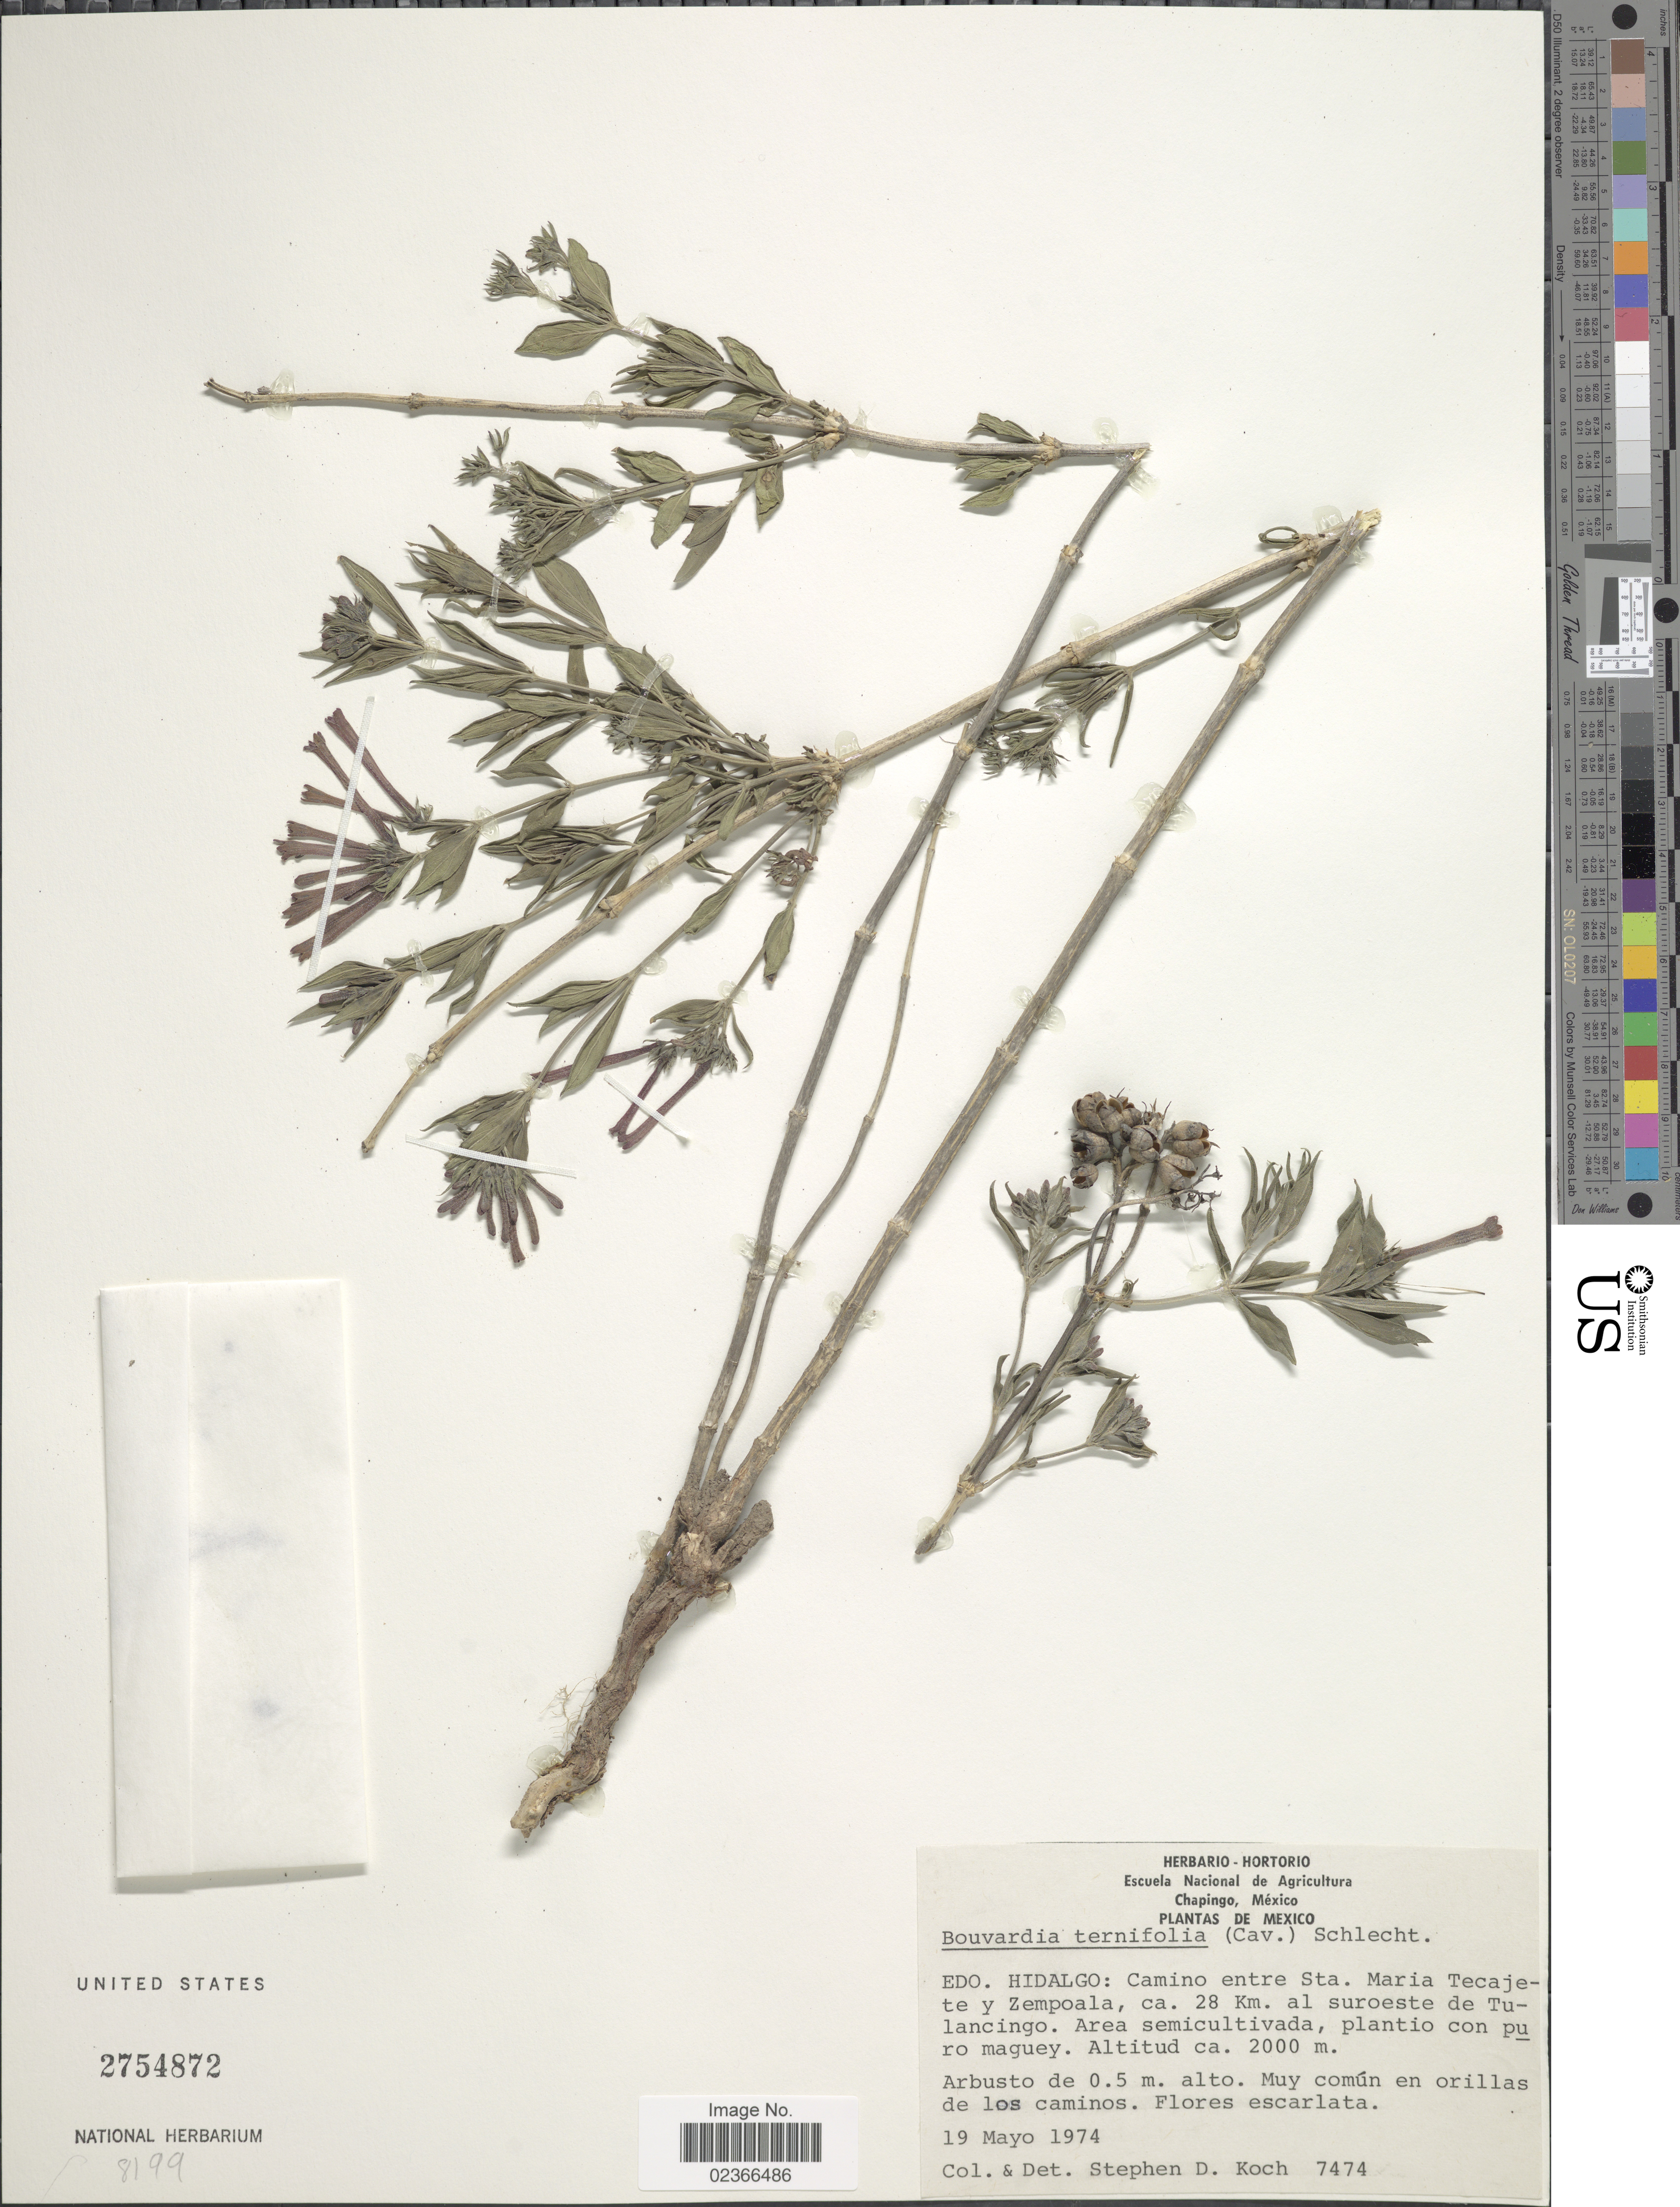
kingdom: Plantae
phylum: Tracheophyta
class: Magnoliopsida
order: Gentianales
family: Rubiaceae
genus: Bouvardia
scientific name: Bouvardia ternifolia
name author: (Cav.) Schltdl.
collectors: S. D. Koch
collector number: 7474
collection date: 1974-05-19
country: Mexico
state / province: Hidalgo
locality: Camino entre Sta. Maria Tecajete y Zempoala, ca. 28 Km. al suroeste de Tulancingo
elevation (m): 2000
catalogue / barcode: US 2754872